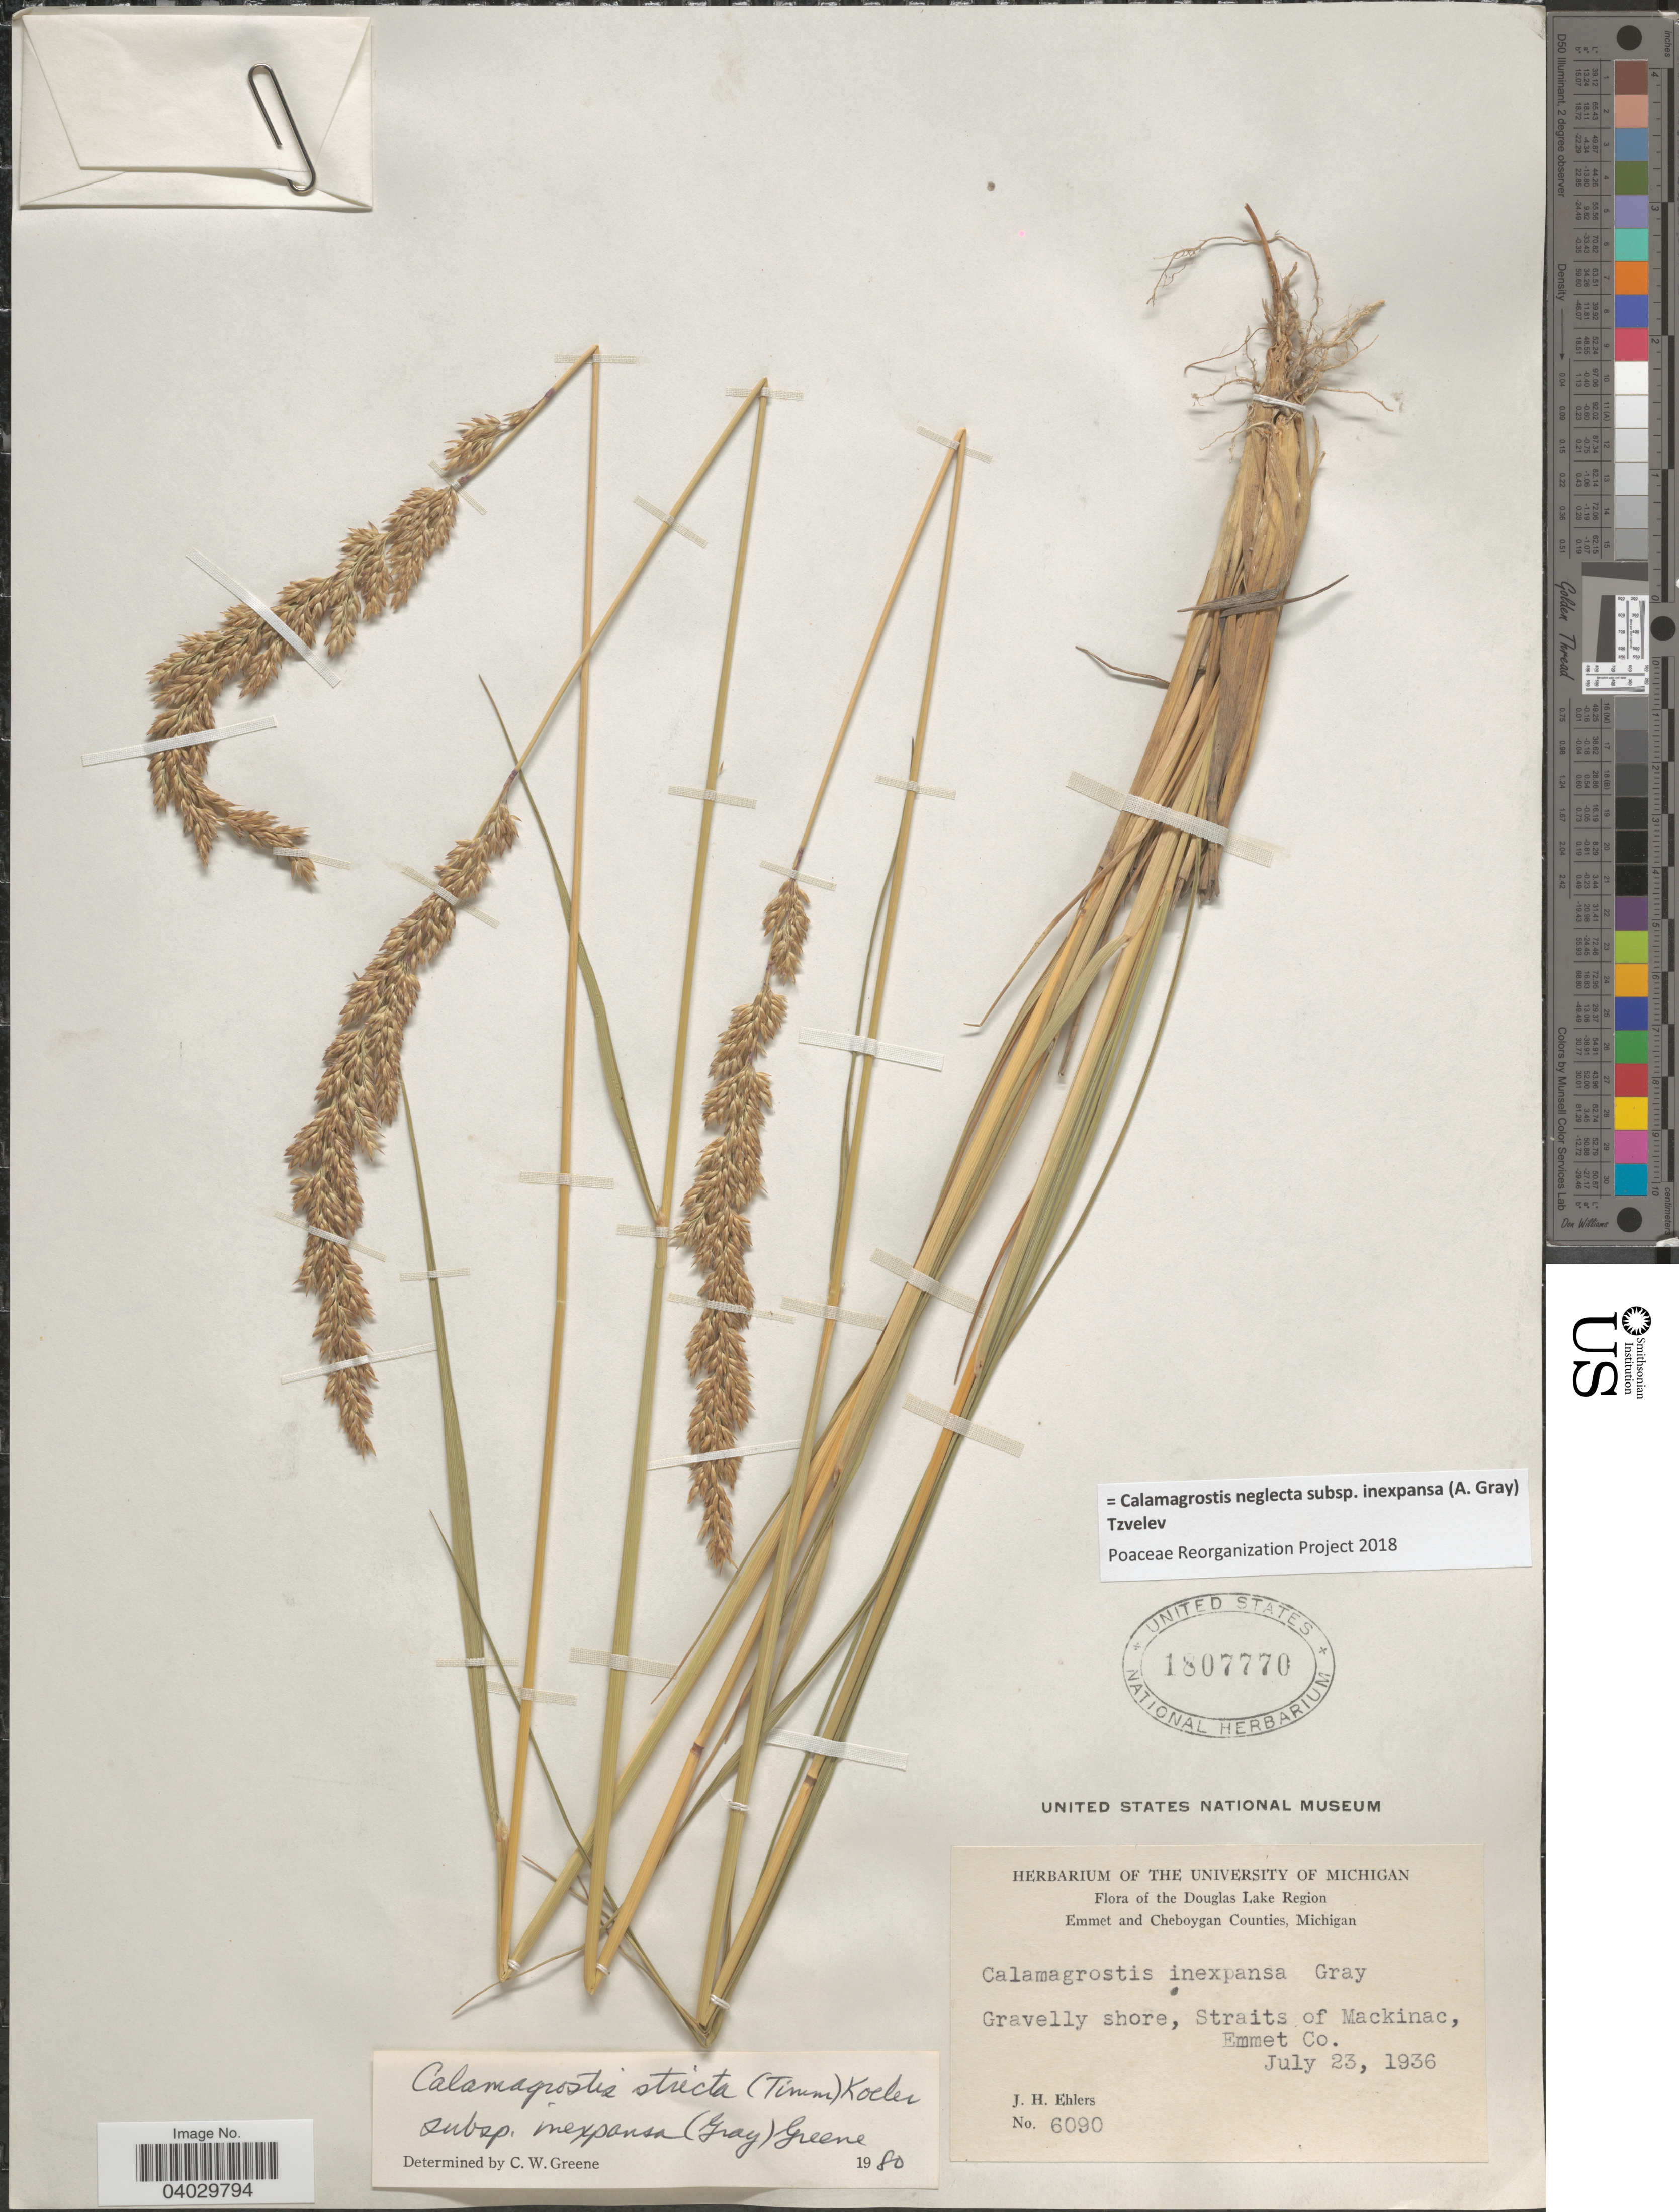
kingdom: Plantae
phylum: Tracheophyta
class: Liliopsida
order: Poales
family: Poaceae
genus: Calamagrostis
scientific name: Calamagrostis neglecta subsp. inexpansa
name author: (A. Gray) Tzvelev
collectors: J. H. Ehlers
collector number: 6090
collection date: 1936-07-23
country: United States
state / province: Michigan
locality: Douglas Lake Region. Gravelly shore, Straits of Mackinac, Emmet Co.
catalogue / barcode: US 1807770